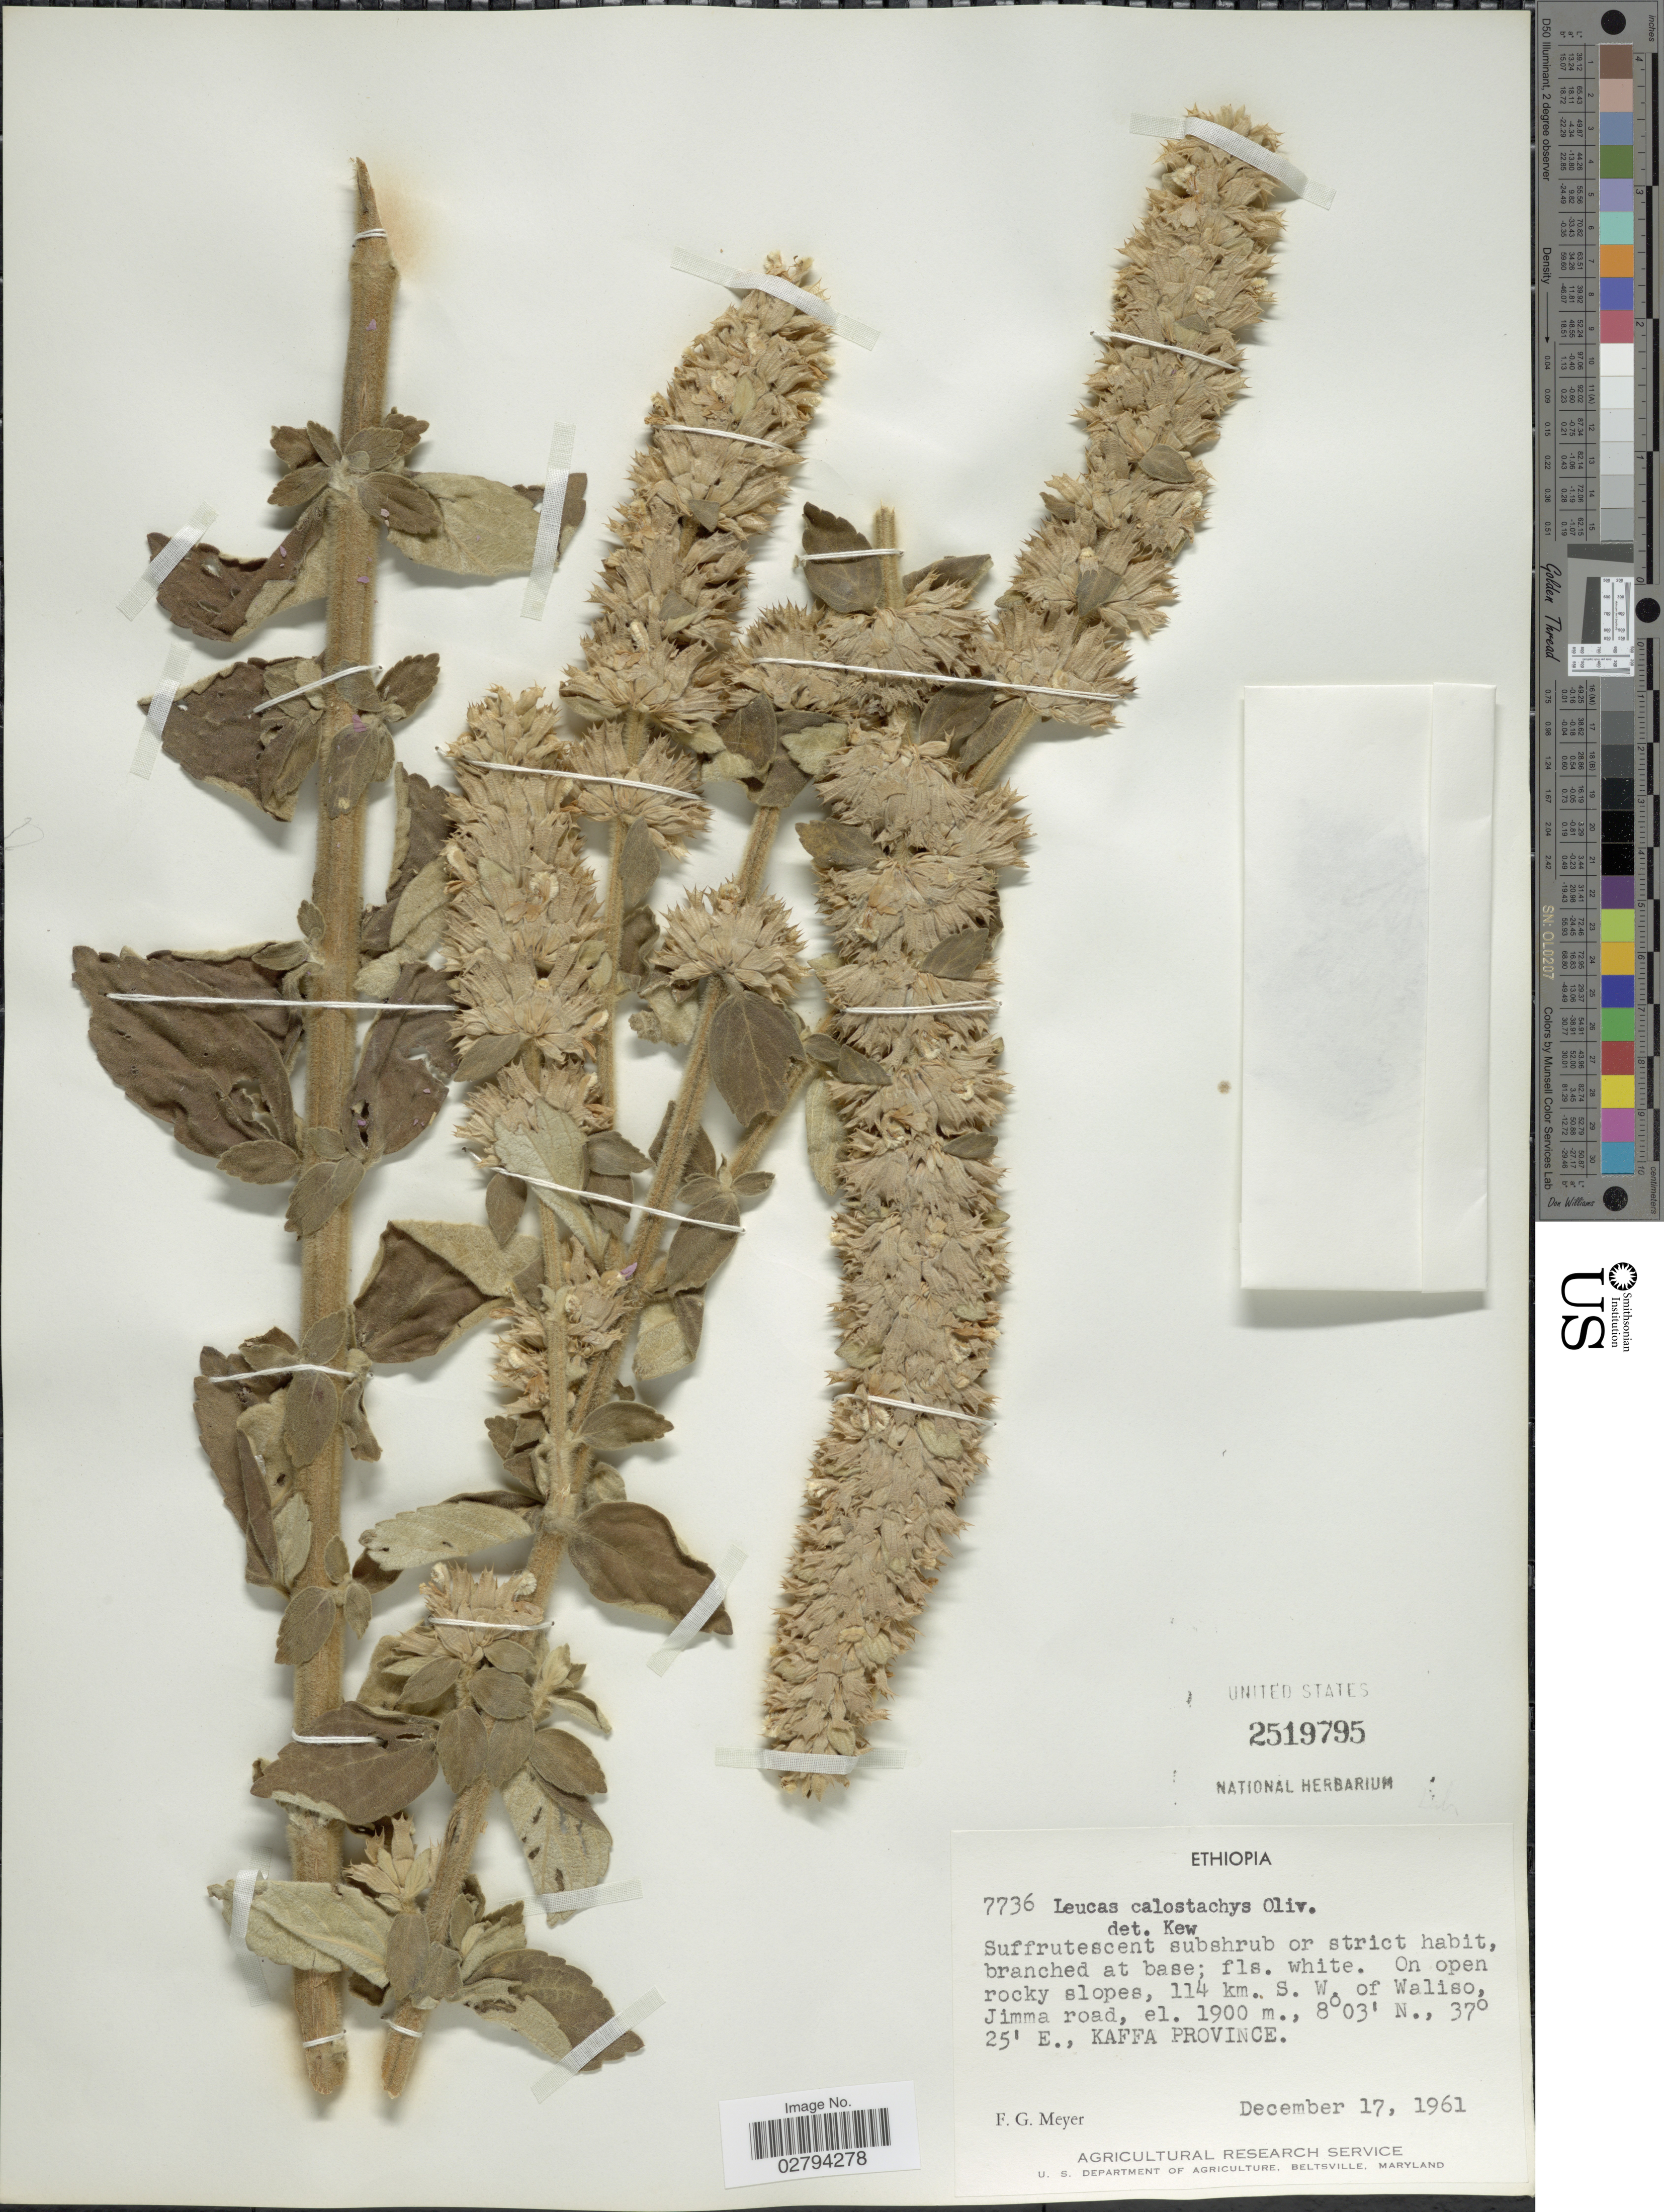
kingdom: Plantae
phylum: Tracheophyta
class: Magnoliopsida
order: Lamiales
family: Lamiaceae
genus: Leucas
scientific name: Leucas calostachys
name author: Oliv.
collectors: F. G. Meyer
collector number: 7736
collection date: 1961-12-17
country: Ethiopia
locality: On open rocky slopes, 114 km. S.W. of Waliso, Jimma road. Kaffa Province.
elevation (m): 1900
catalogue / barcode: US 2519795